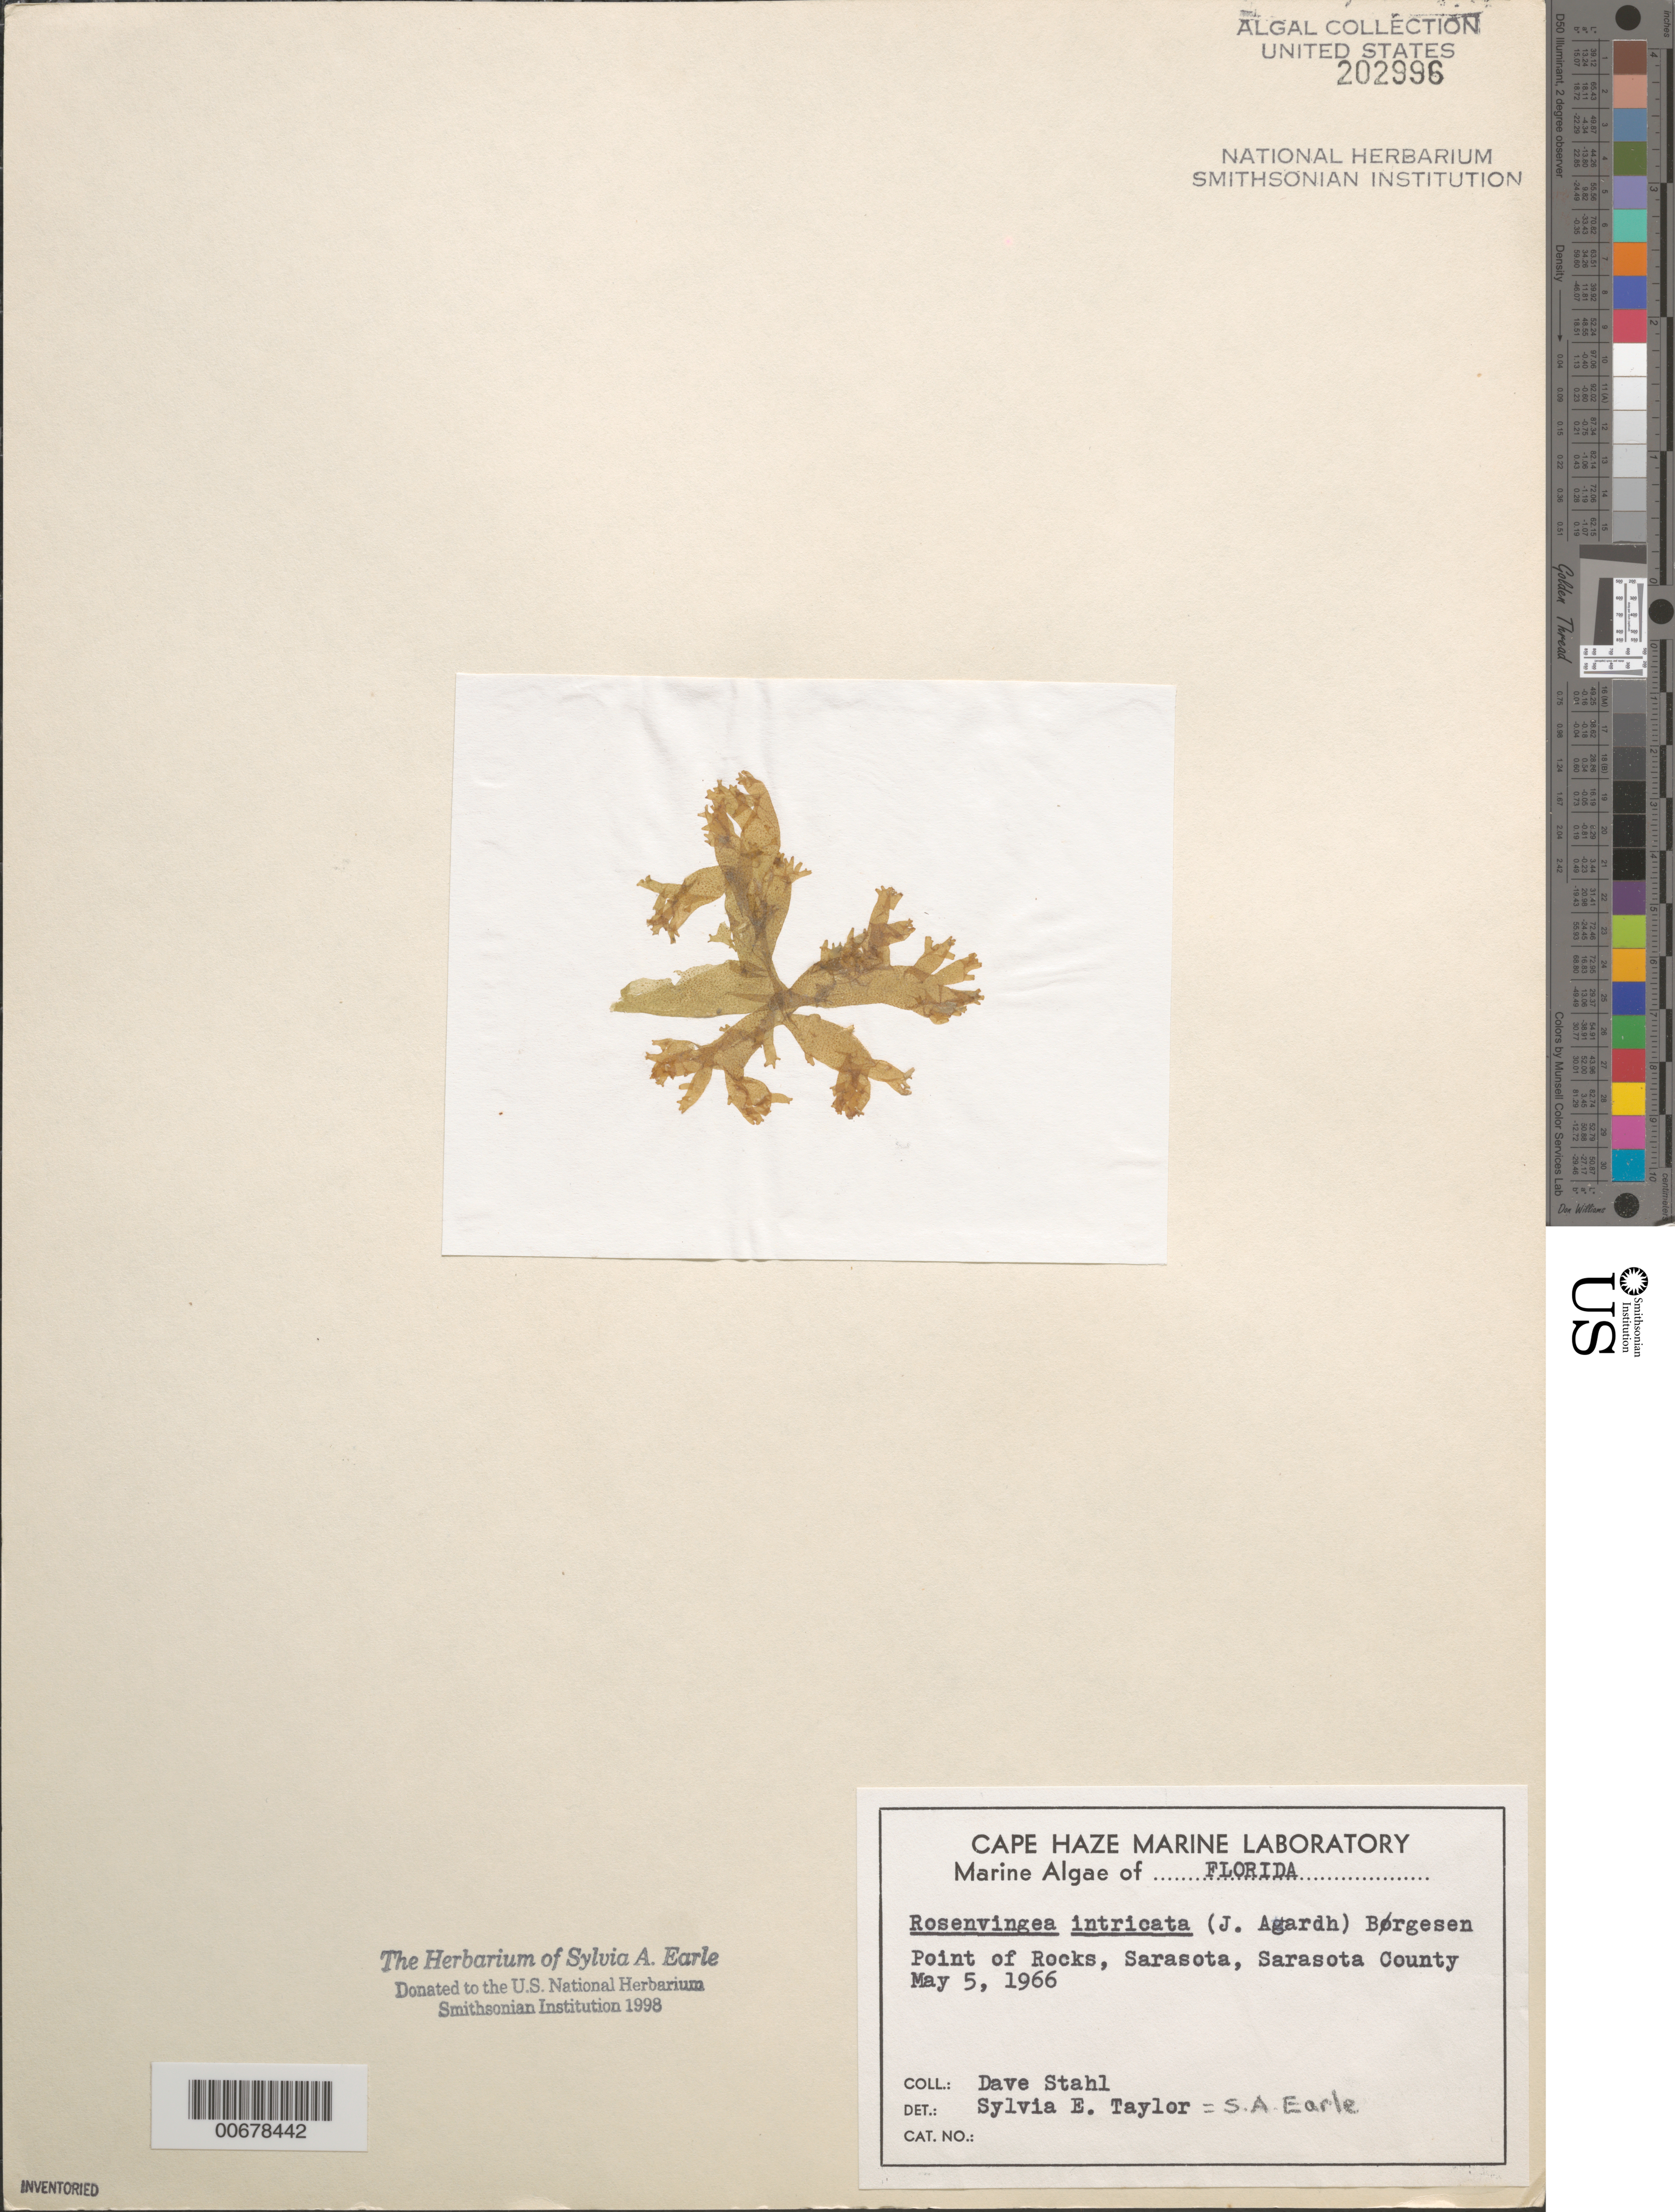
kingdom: Chromista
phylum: Ochrophyta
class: Phaeophyceae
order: Scytosiphonales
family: Scytosiphonaceae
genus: Rosenvingea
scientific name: Rosenvingea endiviifolia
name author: (Martius) M.J. Wynne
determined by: Algae name updating Project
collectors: D. Stahl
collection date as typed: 05 May 1966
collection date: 1966-05-05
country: United States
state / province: Florida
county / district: Sarasota County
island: Siesta Key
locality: Point of Rocks, Sarasota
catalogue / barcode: US 202996